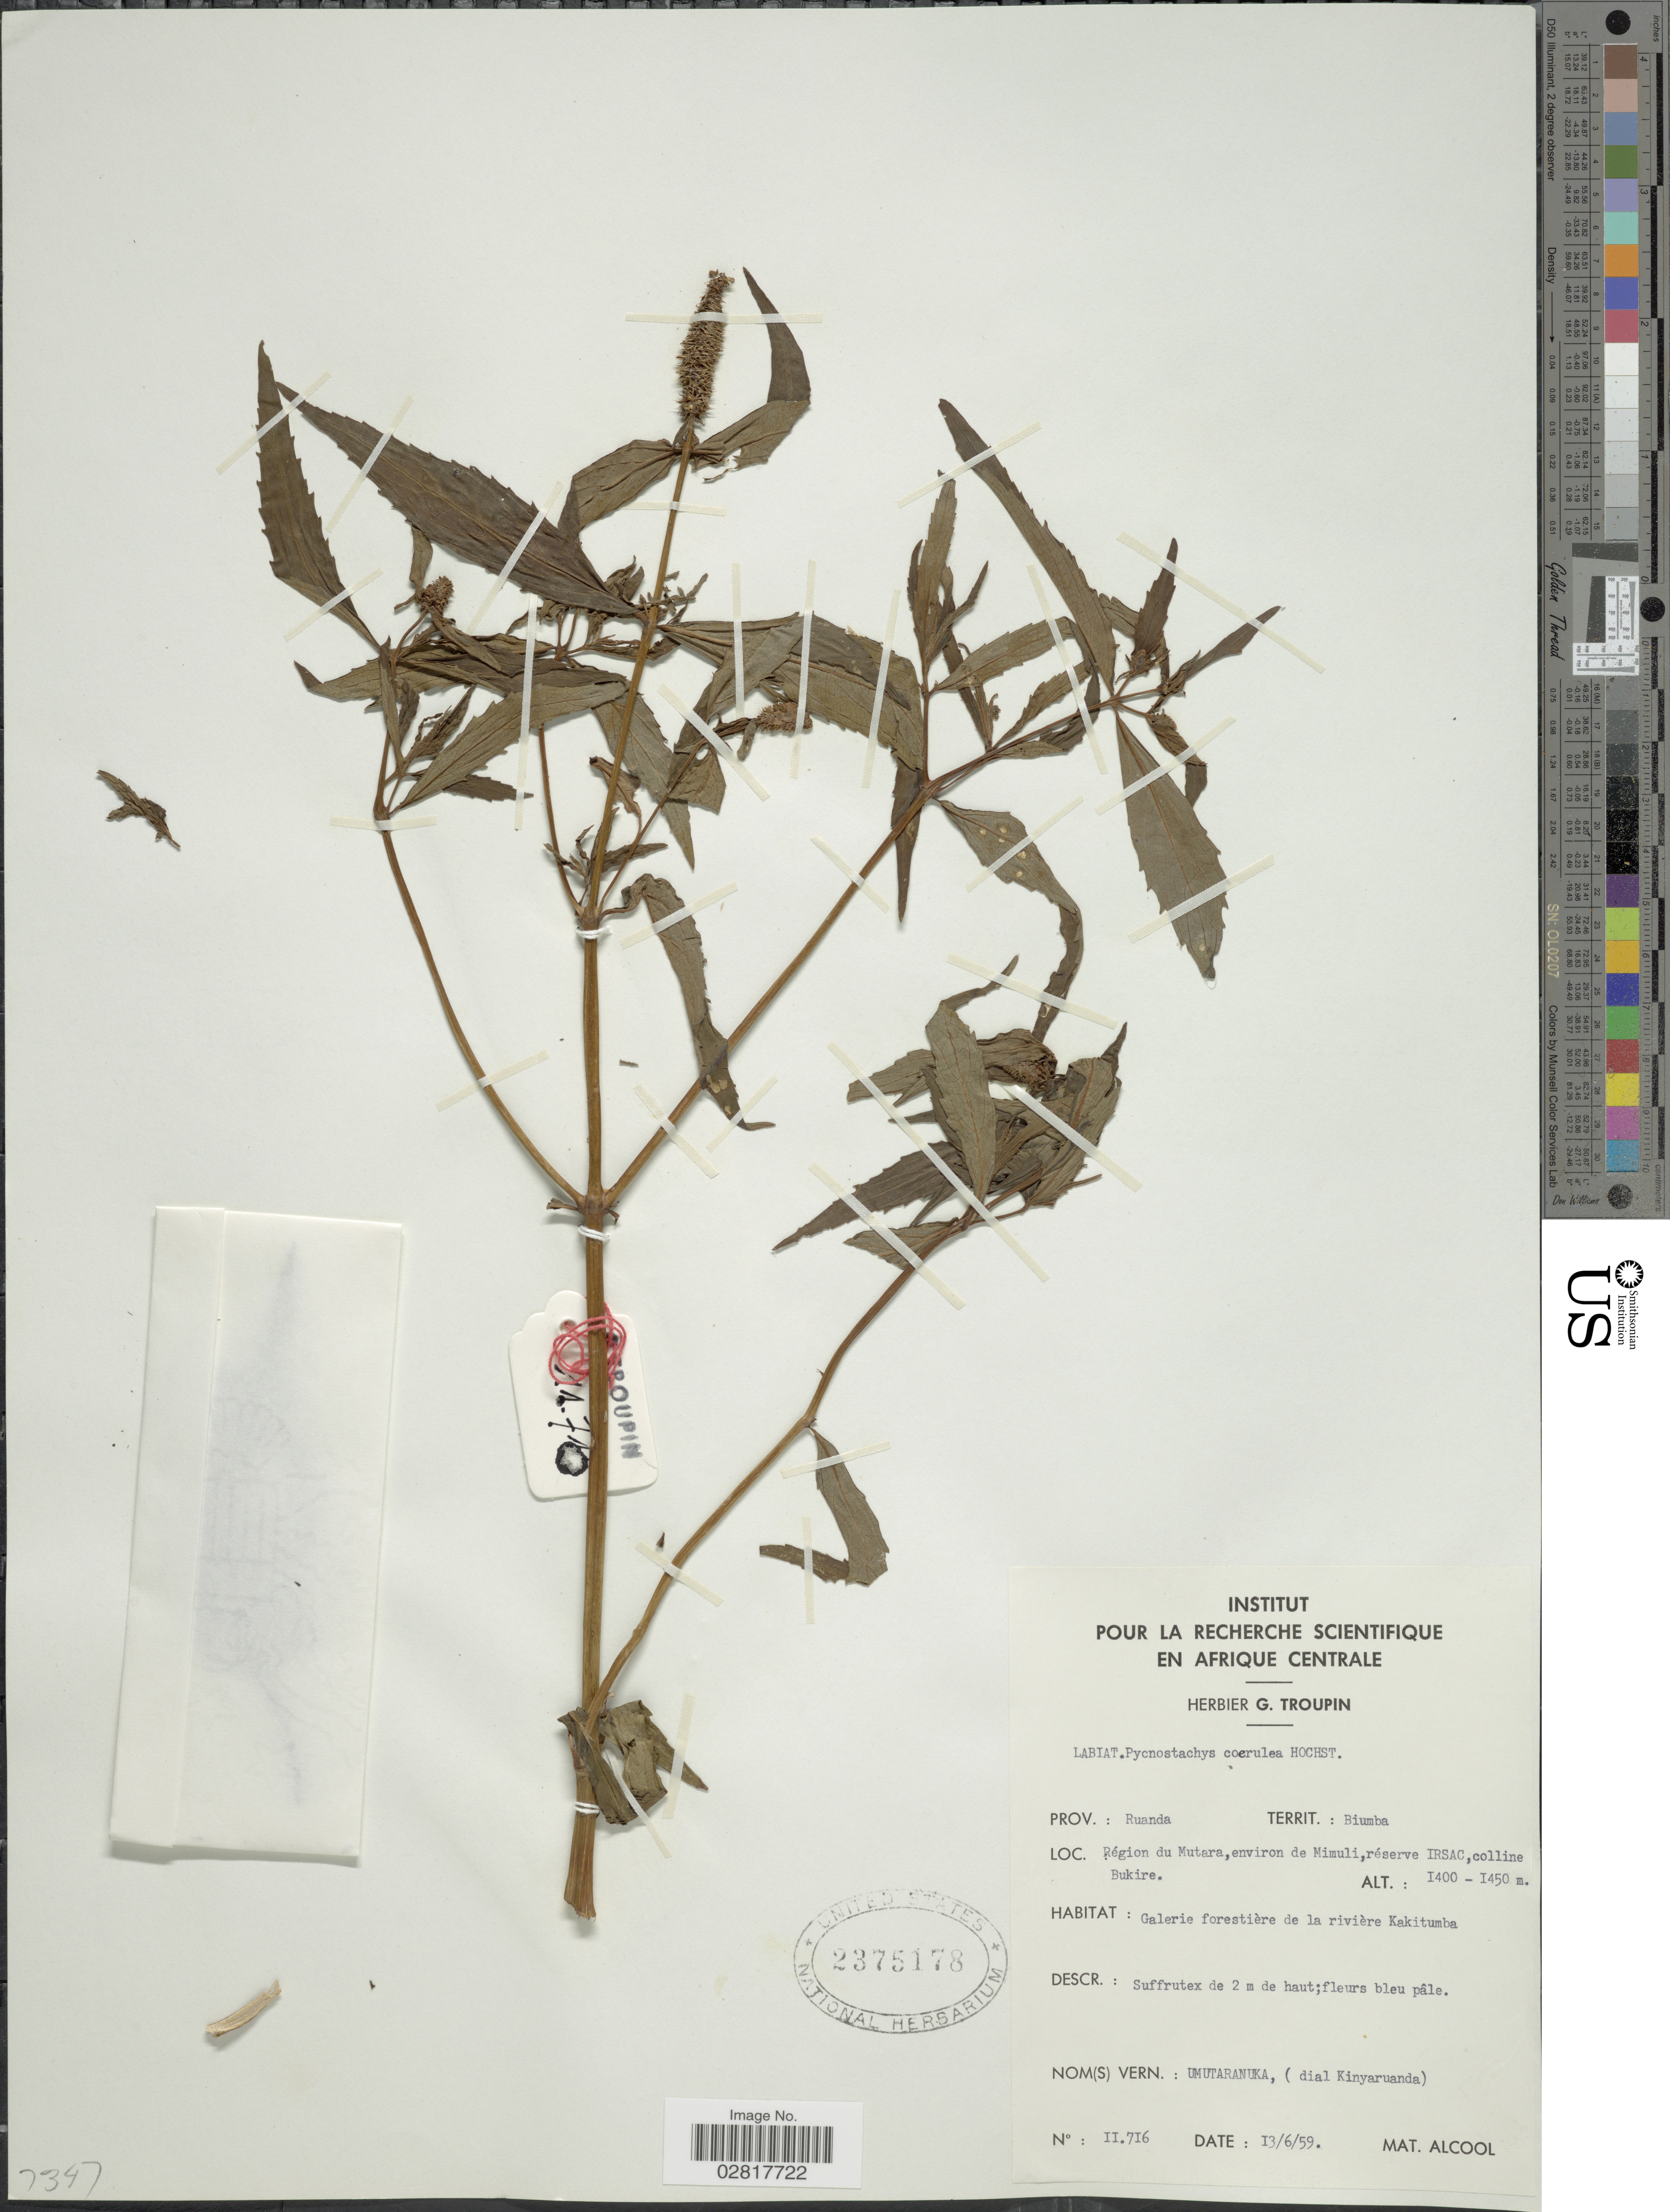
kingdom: Plantae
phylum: Tracheophyta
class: Magnoliopsida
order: Lamiales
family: Lamiaceae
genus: Pycnostachys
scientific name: Pycnostachys coerulea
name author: Hook.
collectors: G. Troupin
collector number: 11716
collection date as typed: Transcribed d/m/y: 13/6/59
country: Rwanda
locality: Prov.: Ruanda, Territ.: Biumba. Région du Mutara, environ de Mimuli, réserve IRSAC, colline Bukire. Galerie forestière de la rivière Kakitumba.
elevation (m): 1400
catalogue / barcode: US 2375178